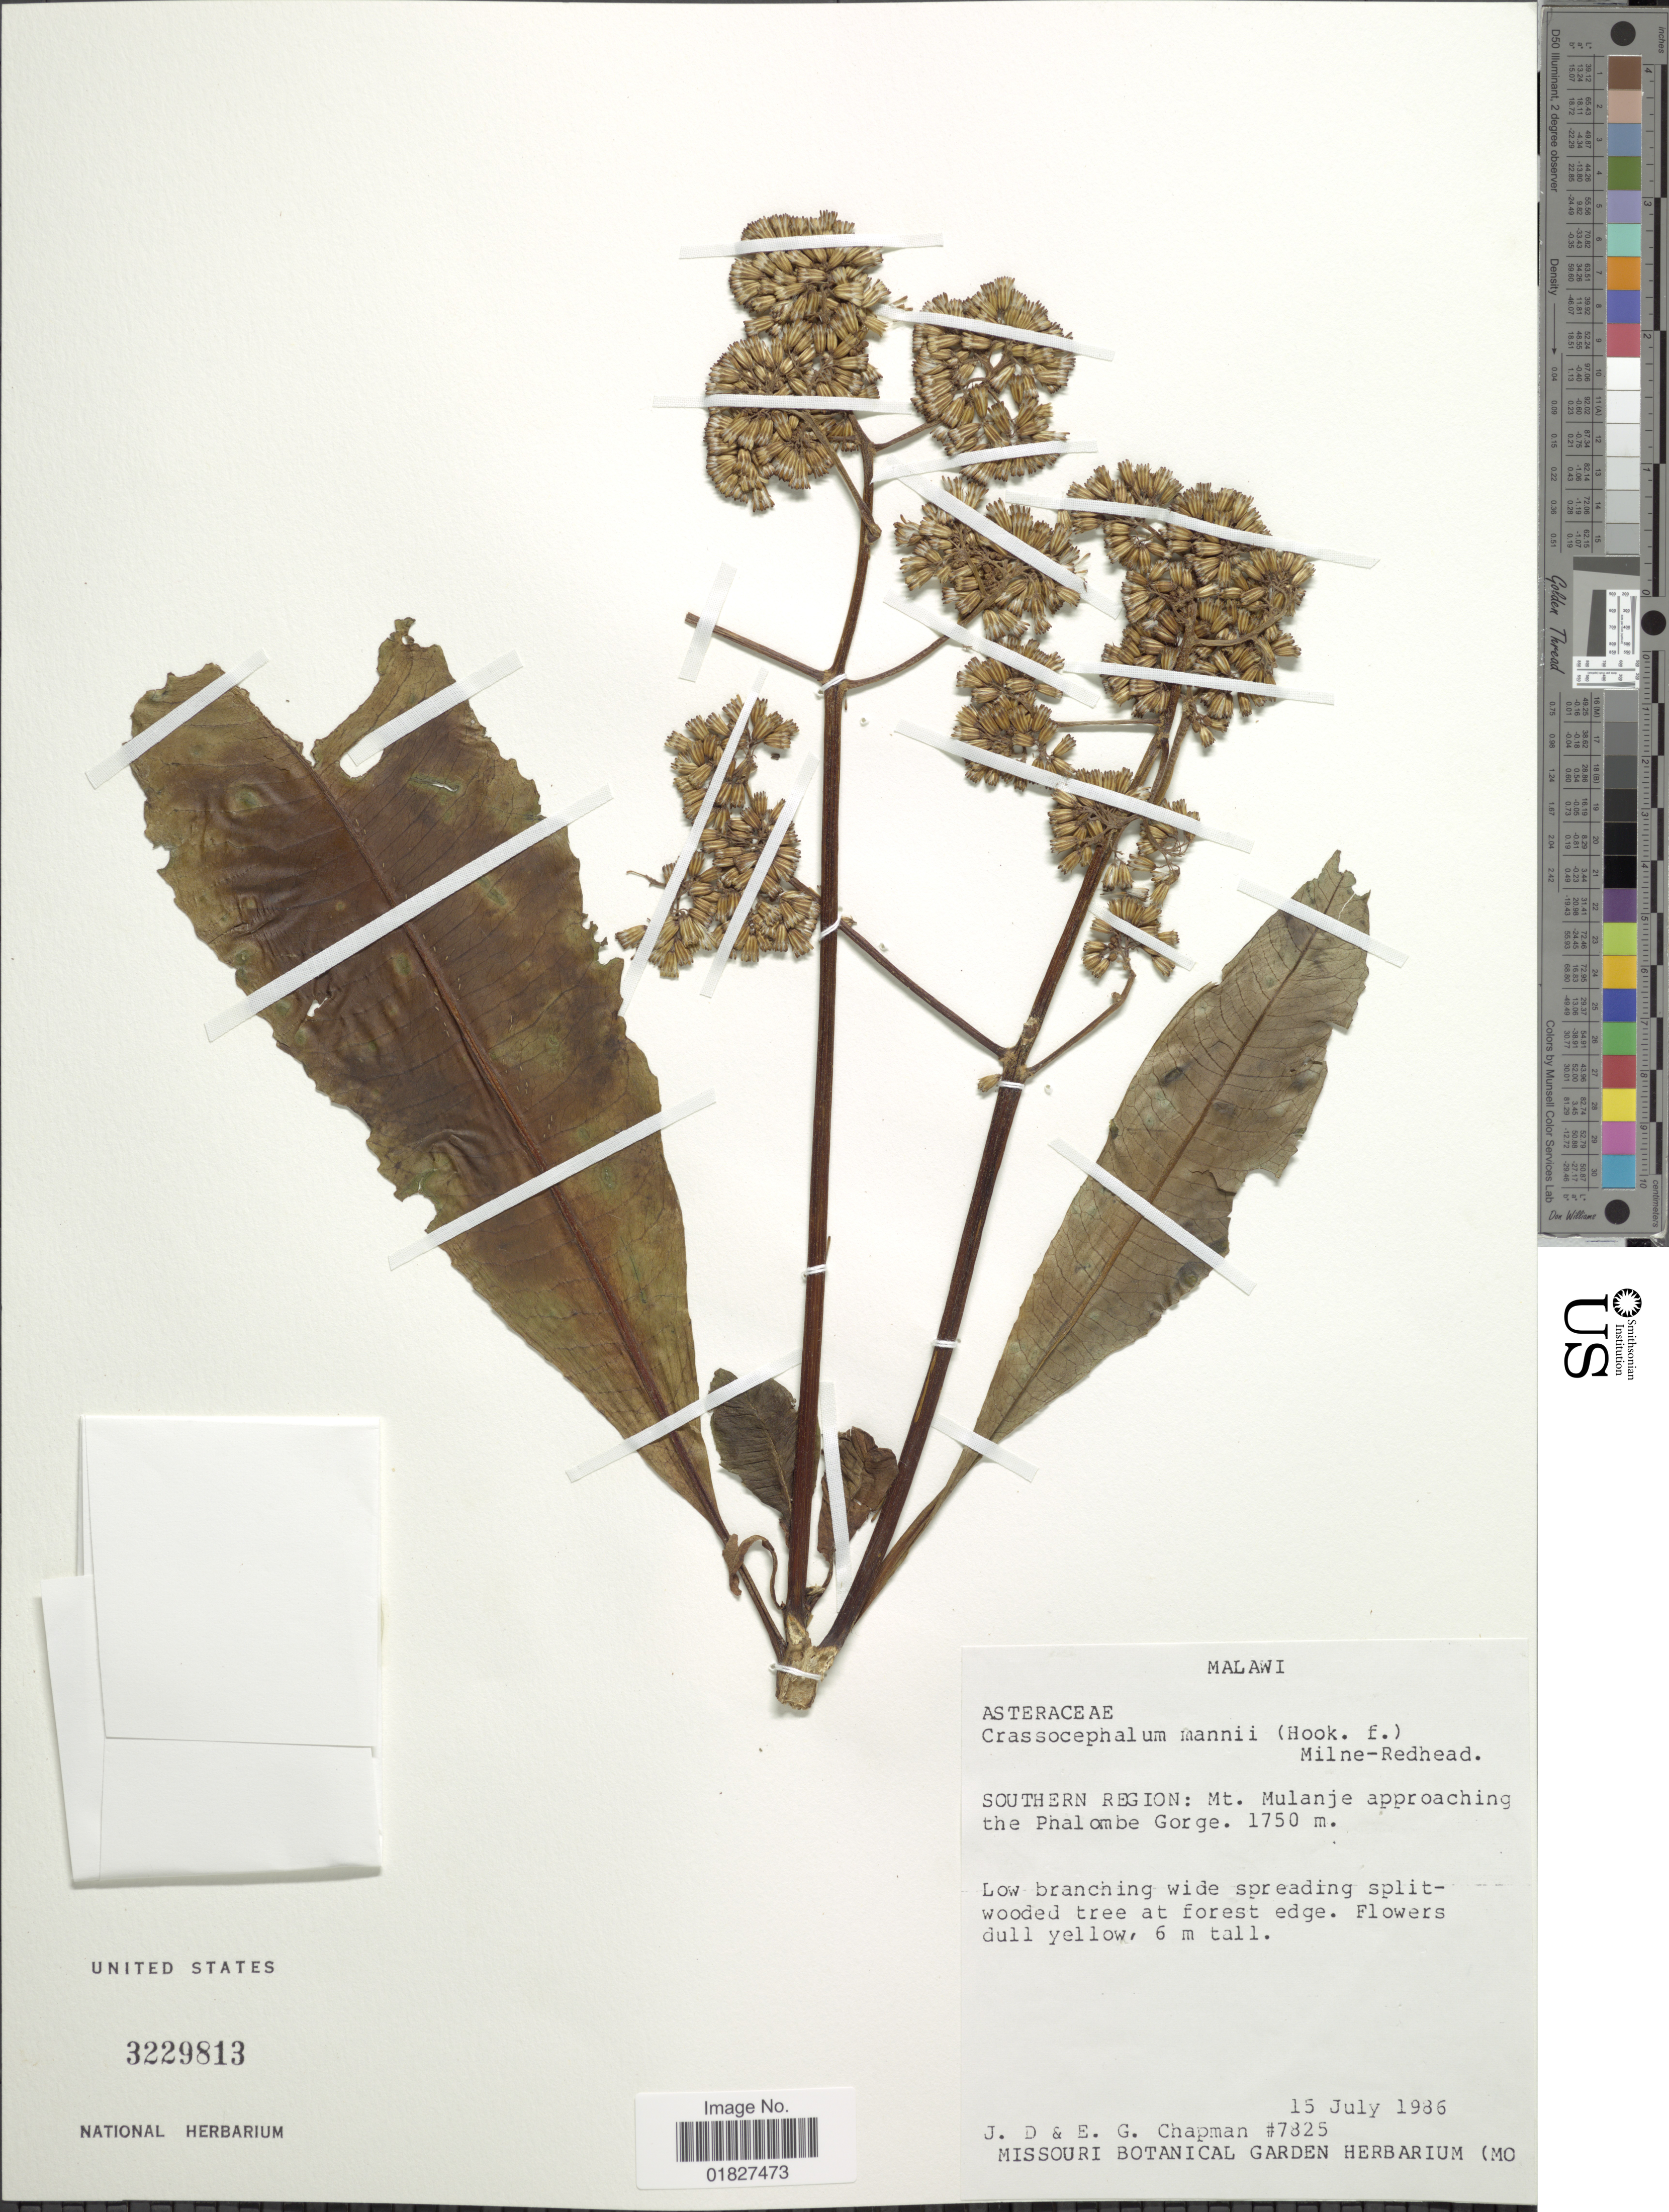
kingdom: Plantae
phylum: Tracheophyta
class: Magnoliopsida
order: Asterales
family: Asteraceae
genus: Crassocephalum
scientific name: Crassocephalum mannii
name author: (Hook. f.) Milne-Redh.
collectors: J. D. Chapman & E. G. Chapman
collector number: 7825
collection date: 1986-07-15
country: Malawi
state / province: Southern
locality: Mt. Mulanje approaching the Phalombe Gorge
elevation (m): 1750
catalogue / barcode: US 3229813